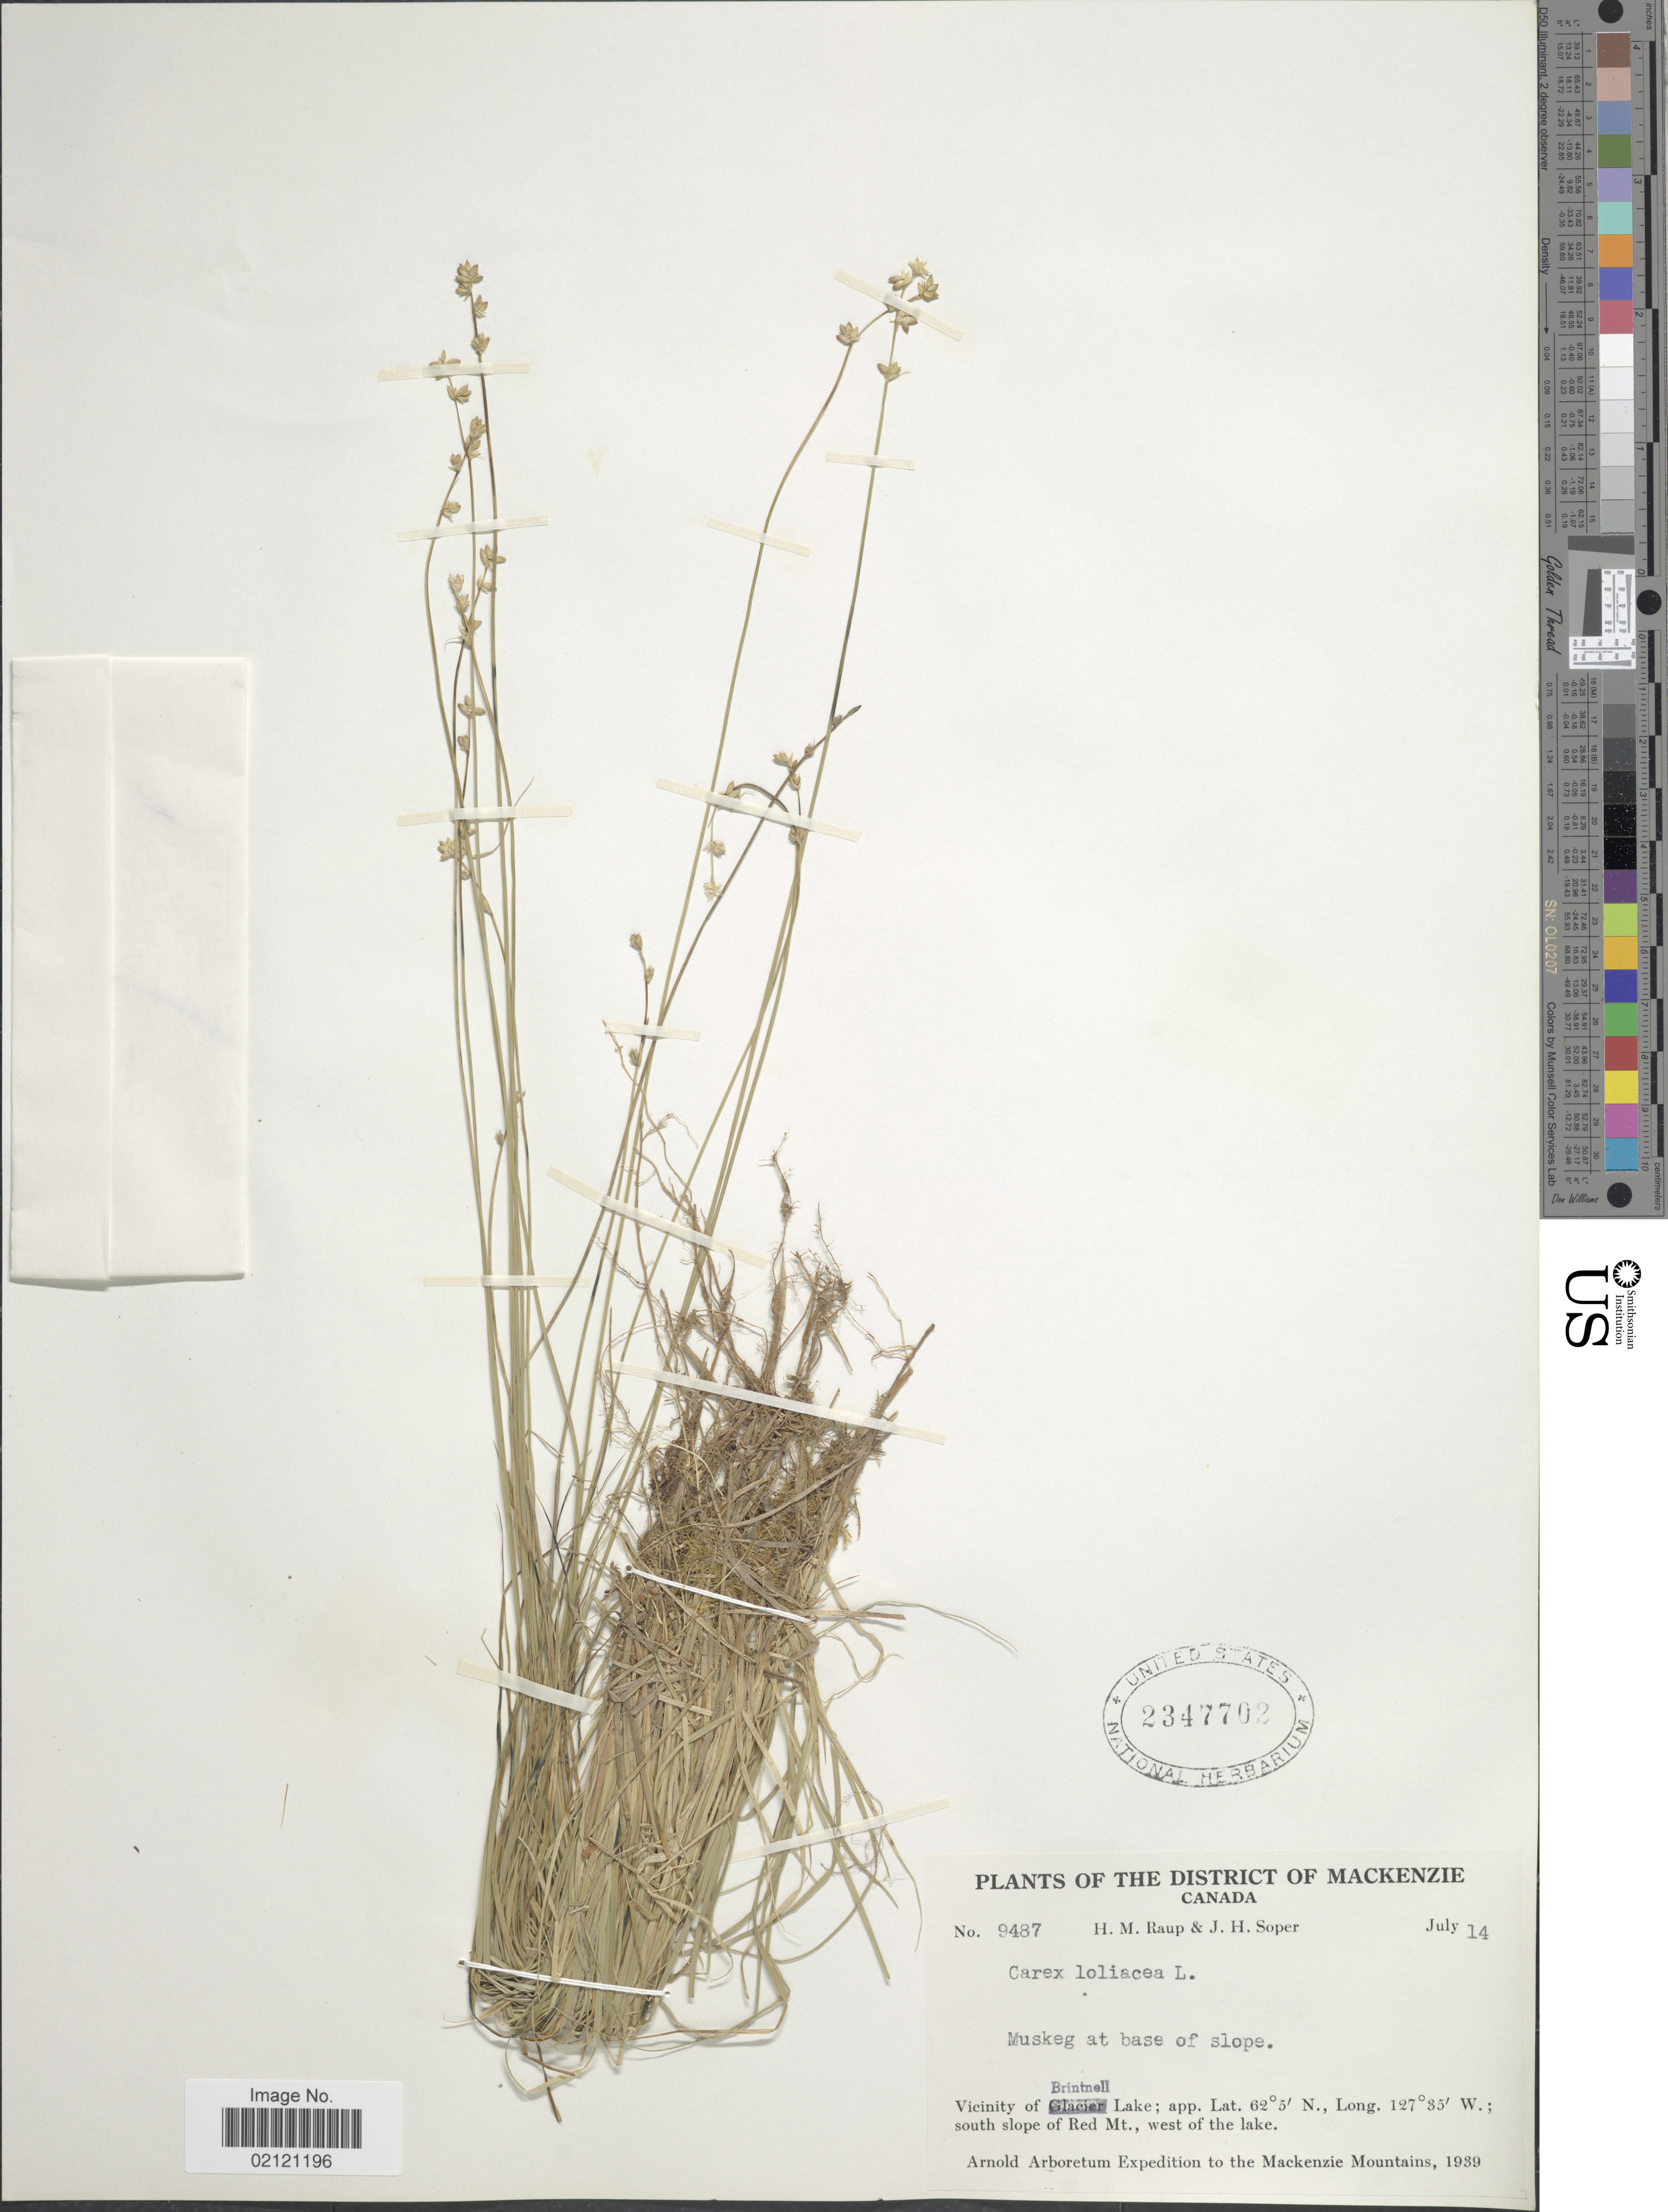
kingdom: Plantae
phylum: Tracheophyta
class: Liliopsida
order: Poales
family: Cyperaceae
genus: Carex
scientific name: Carex loliacea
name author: L.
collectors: H. Raup & J. H. Soper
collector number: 9487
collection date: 1939-07-14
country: Canada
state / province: British Columbia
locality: The District of Mackenzie, Vicinity of Brintnell Lake, south slope of Red Mt., west of the lake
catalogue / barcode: US 2347702